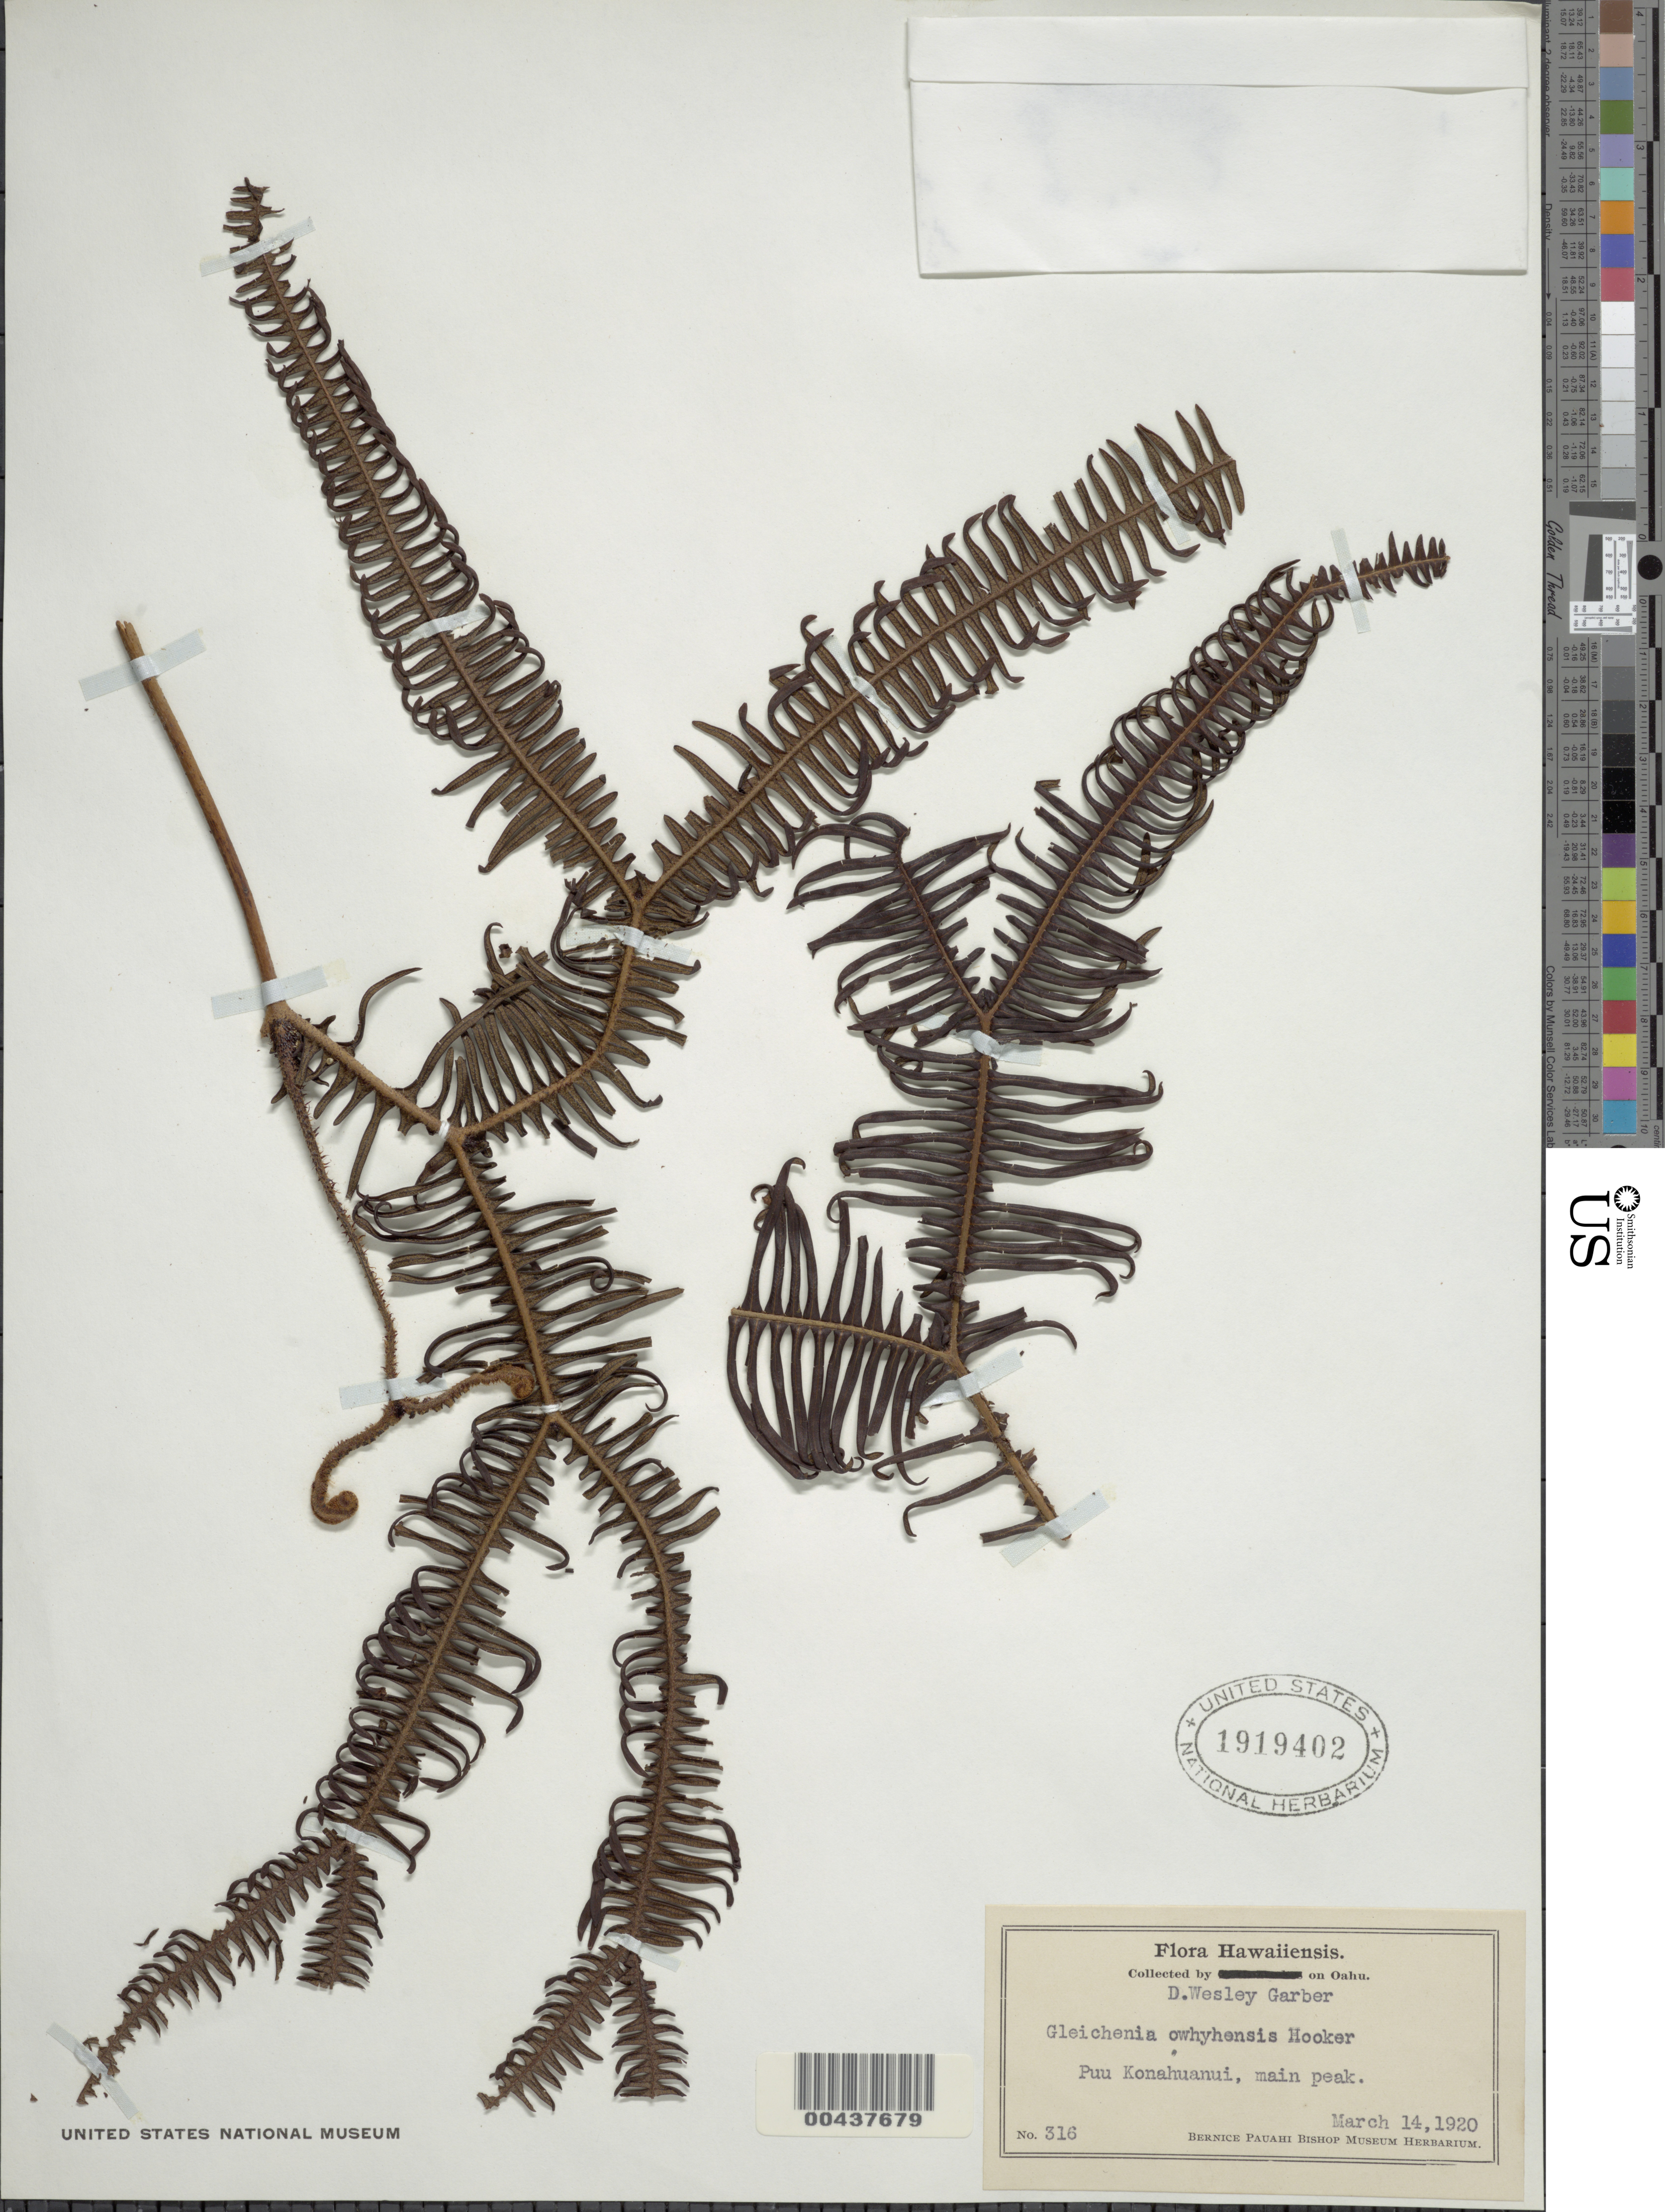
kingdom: Plantae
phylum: Tracheophyta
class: Polypodiopsida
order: Gleicheniales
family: Gleicheniaceae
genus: Sticherus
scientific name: Sticherus owhyhensis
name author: (Hook.) Ching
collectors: D. W. Garber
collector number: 316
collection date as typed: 14 Mar 1920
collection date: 1920-03-14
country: United States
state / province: Hawaii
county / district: Honolulu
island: Oahu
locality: Puu Konahuanui, main peak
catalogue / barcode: US 1919402